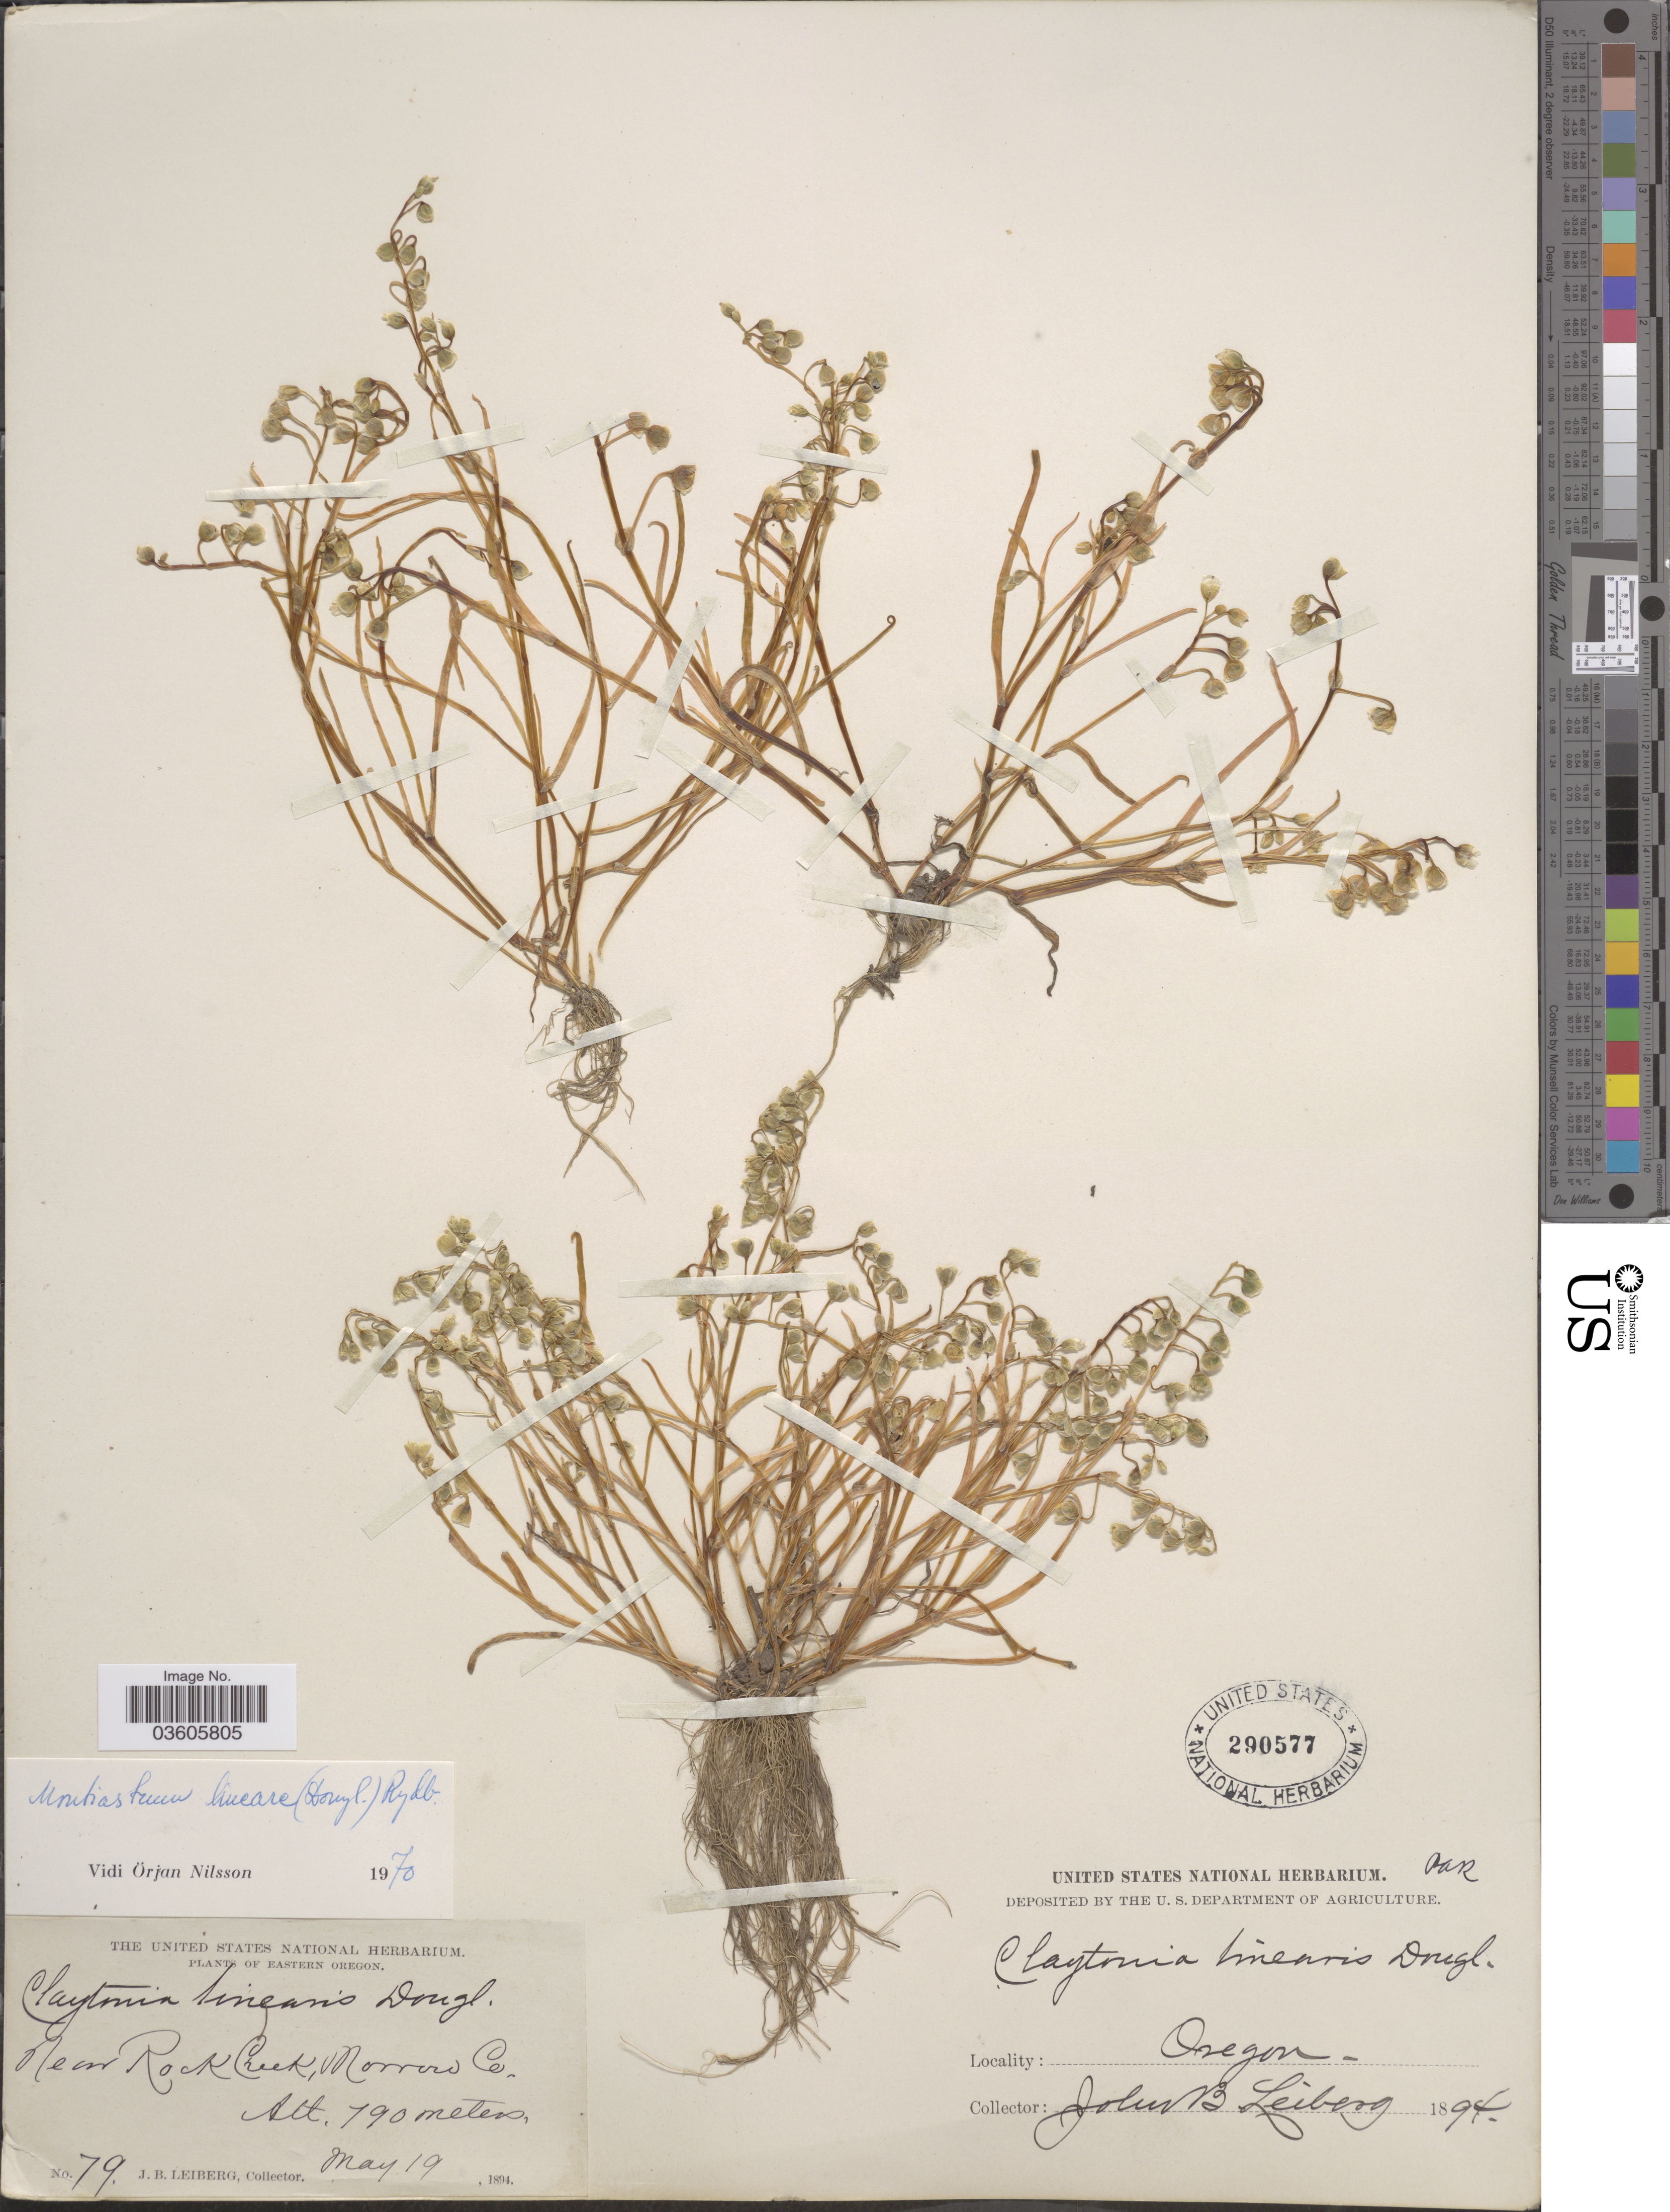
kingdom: Plantae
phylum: Tracheophyta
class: Magnoliopsida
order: Caryophyllales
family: Montiaceae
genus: Montia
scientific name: Montia linearis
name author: (Douglas) Greene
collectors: J. B. Leiberg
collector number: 79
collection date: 1894-05-19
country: United States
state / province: Oregon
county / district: Morrow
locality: Eastern Oregon. Near Rock Creek, Morrow Co.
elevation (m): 790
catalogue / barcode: US 290577